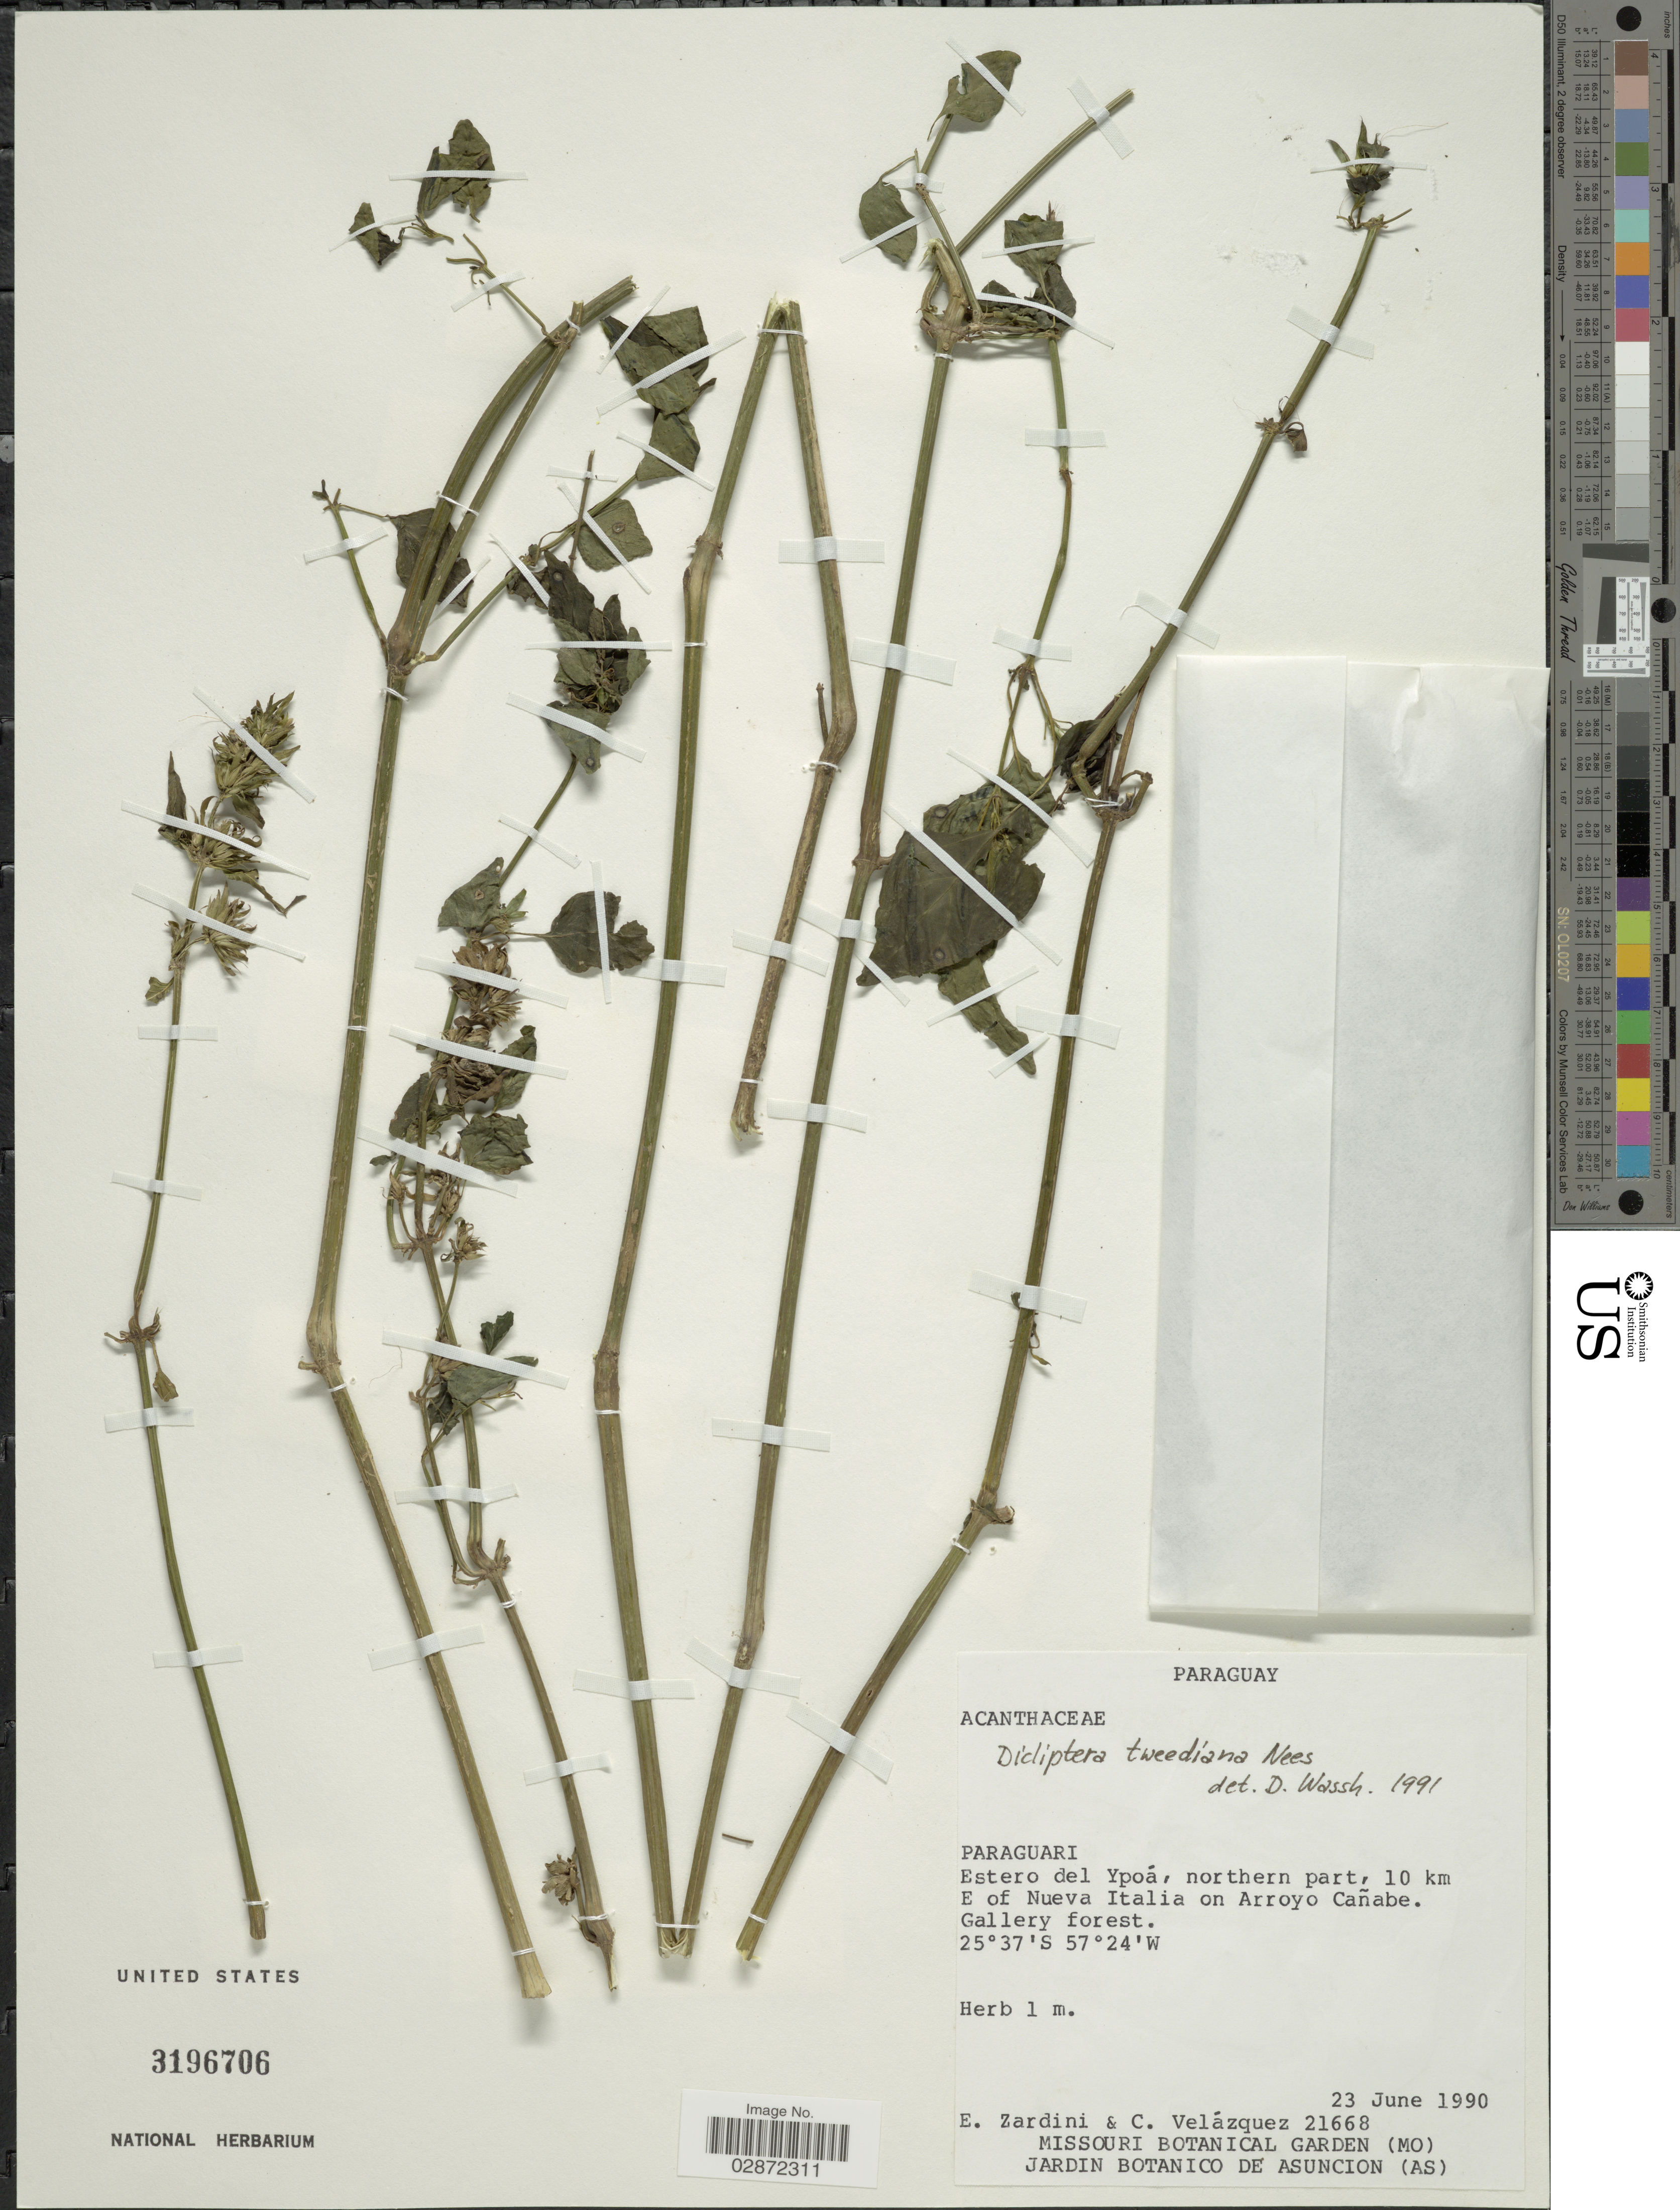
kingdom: Plantae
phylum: Tracheophyta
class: Magnoliopsida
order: Lamiales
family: Acanthaceae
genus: Dicliptera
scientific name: Dicliptera squarrosa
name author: Nees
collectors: E. Zardini & C. Velázquez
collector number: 21668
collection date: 1990-06-23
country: Paraguay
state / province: Paraguari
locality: Estero del Ypoá, northern part, 10 km E of Nueva Italia on Arroyo Cañabe.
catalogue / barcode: US 3196706